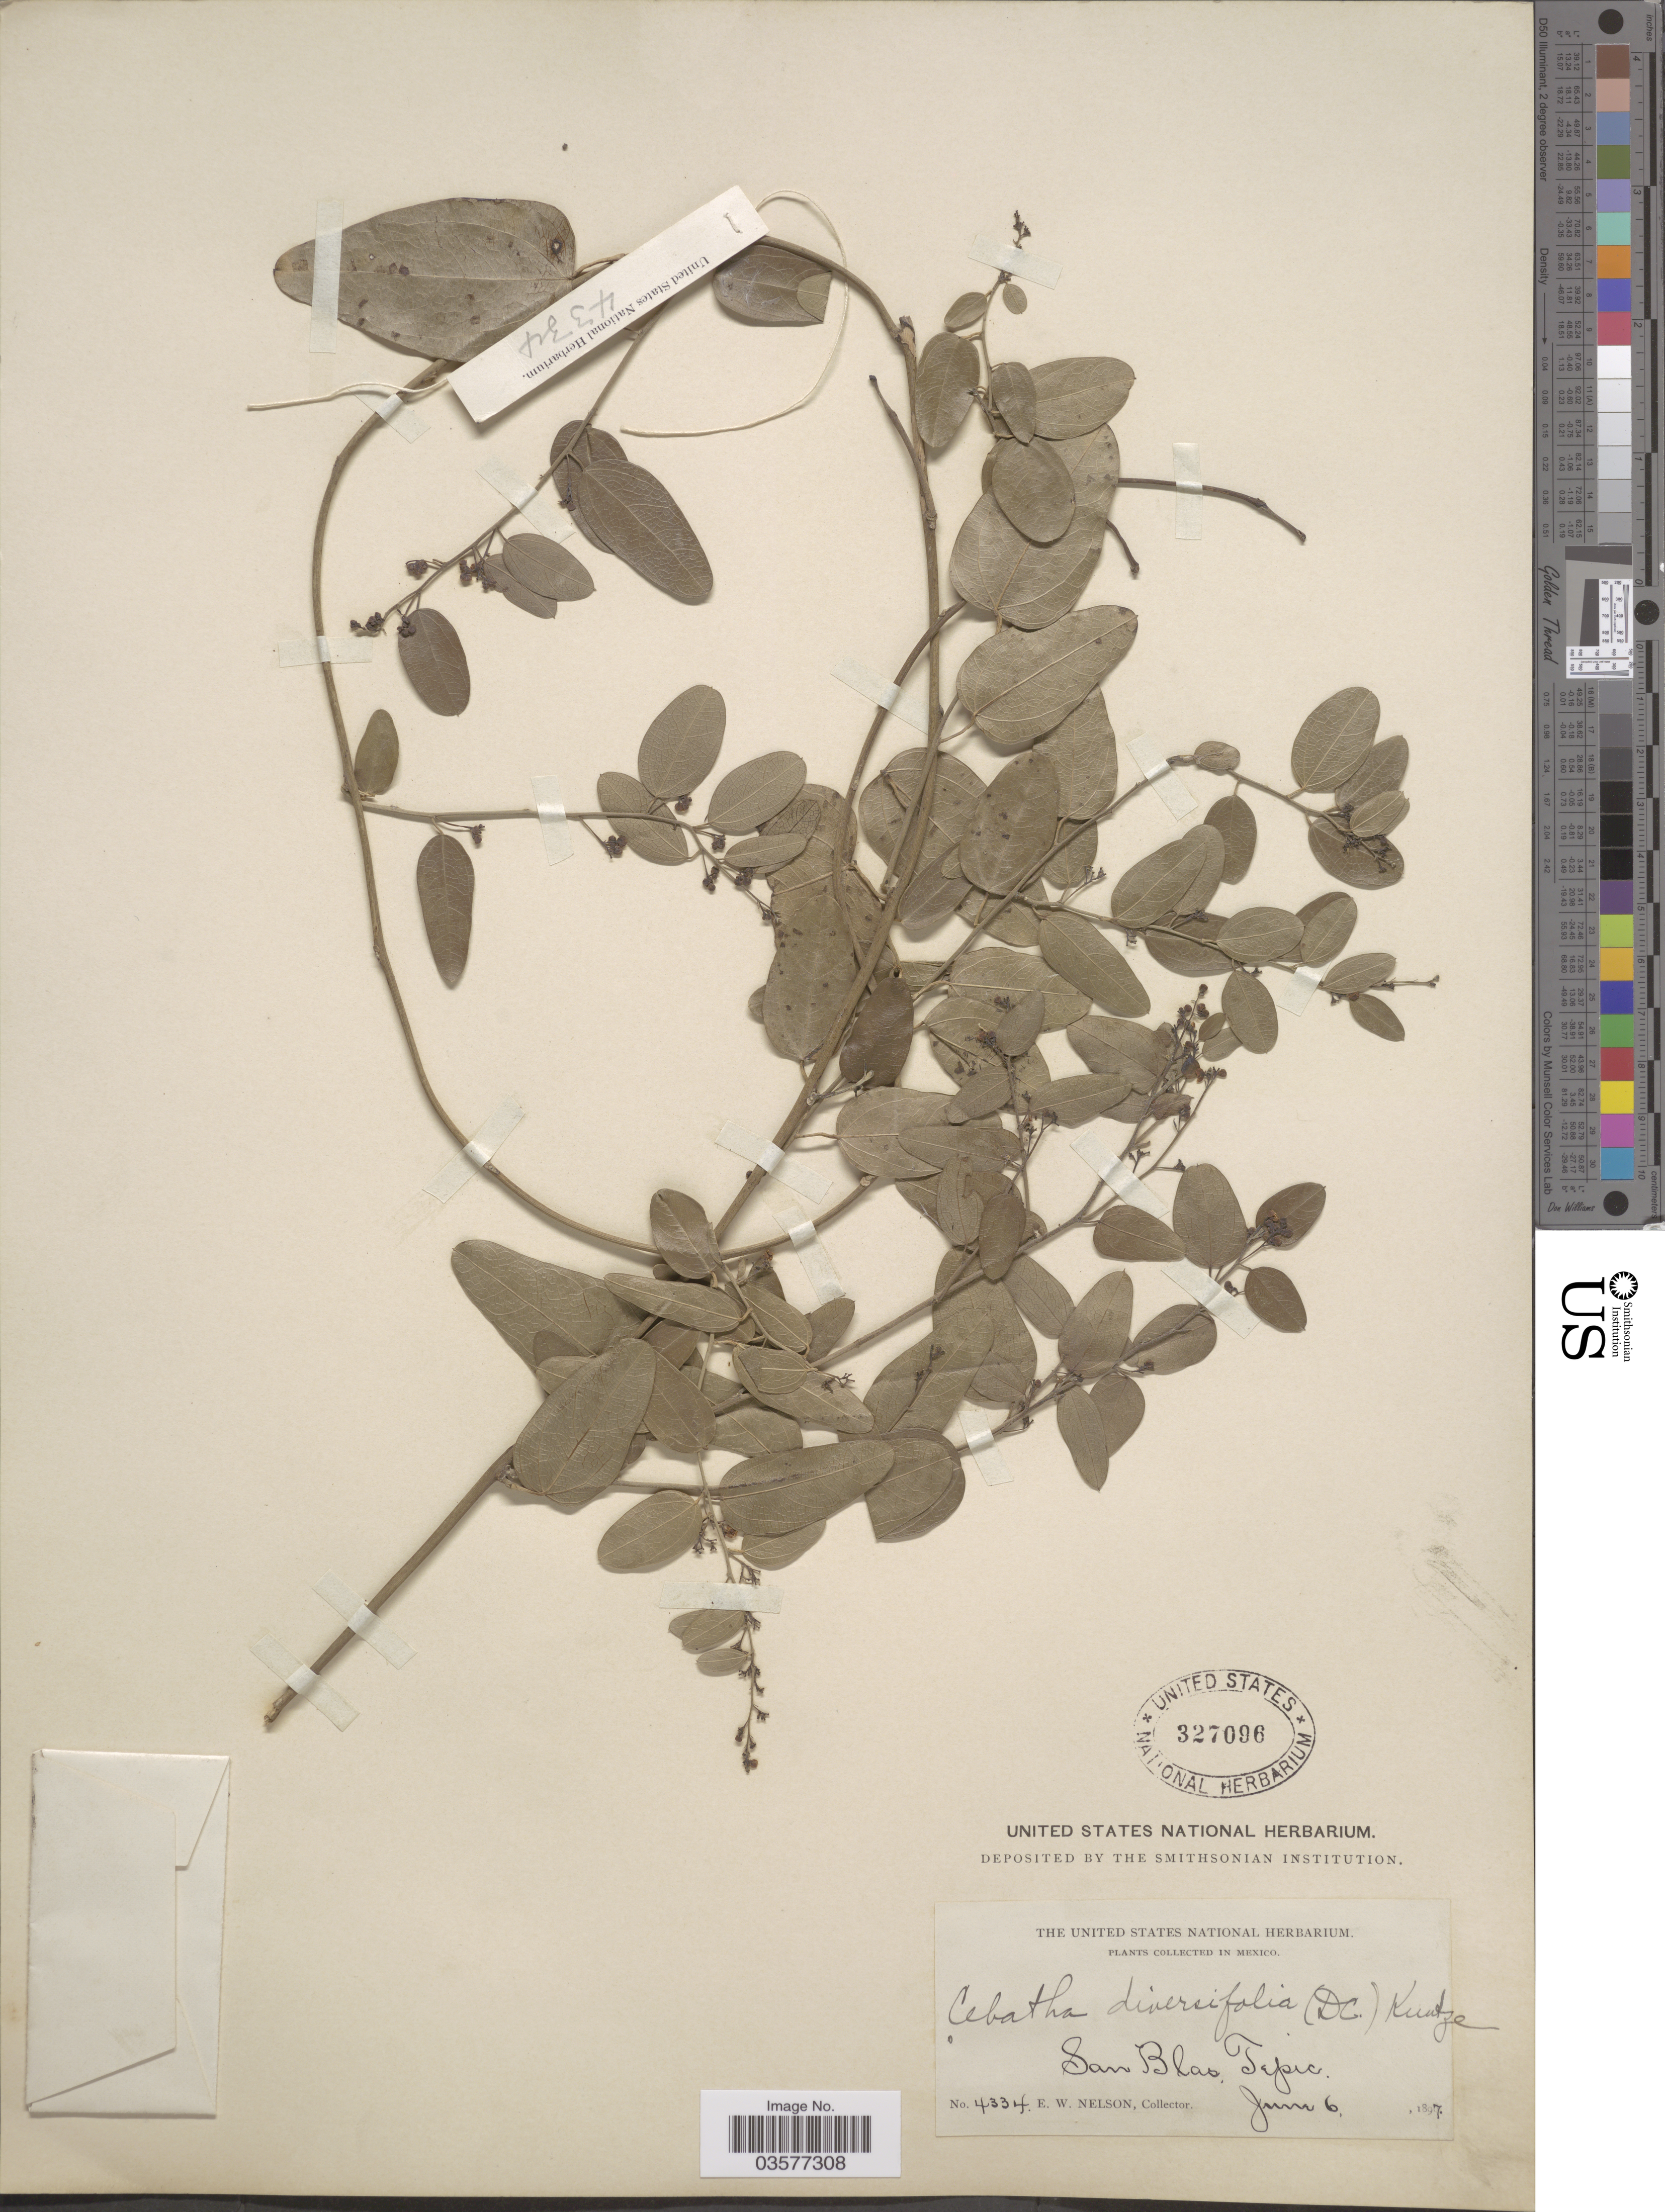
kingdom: Plantae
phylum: Tracheophyta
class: Magnoliopsida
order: Ranunculales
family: Menispermaceae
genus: Cocculus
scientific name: Cocculus diversifolius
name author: DC.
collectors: E. W. Nelson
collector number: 4334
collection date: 1897-06-06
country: Mexico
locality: San Blas, Tepic.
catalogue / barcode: US 327096